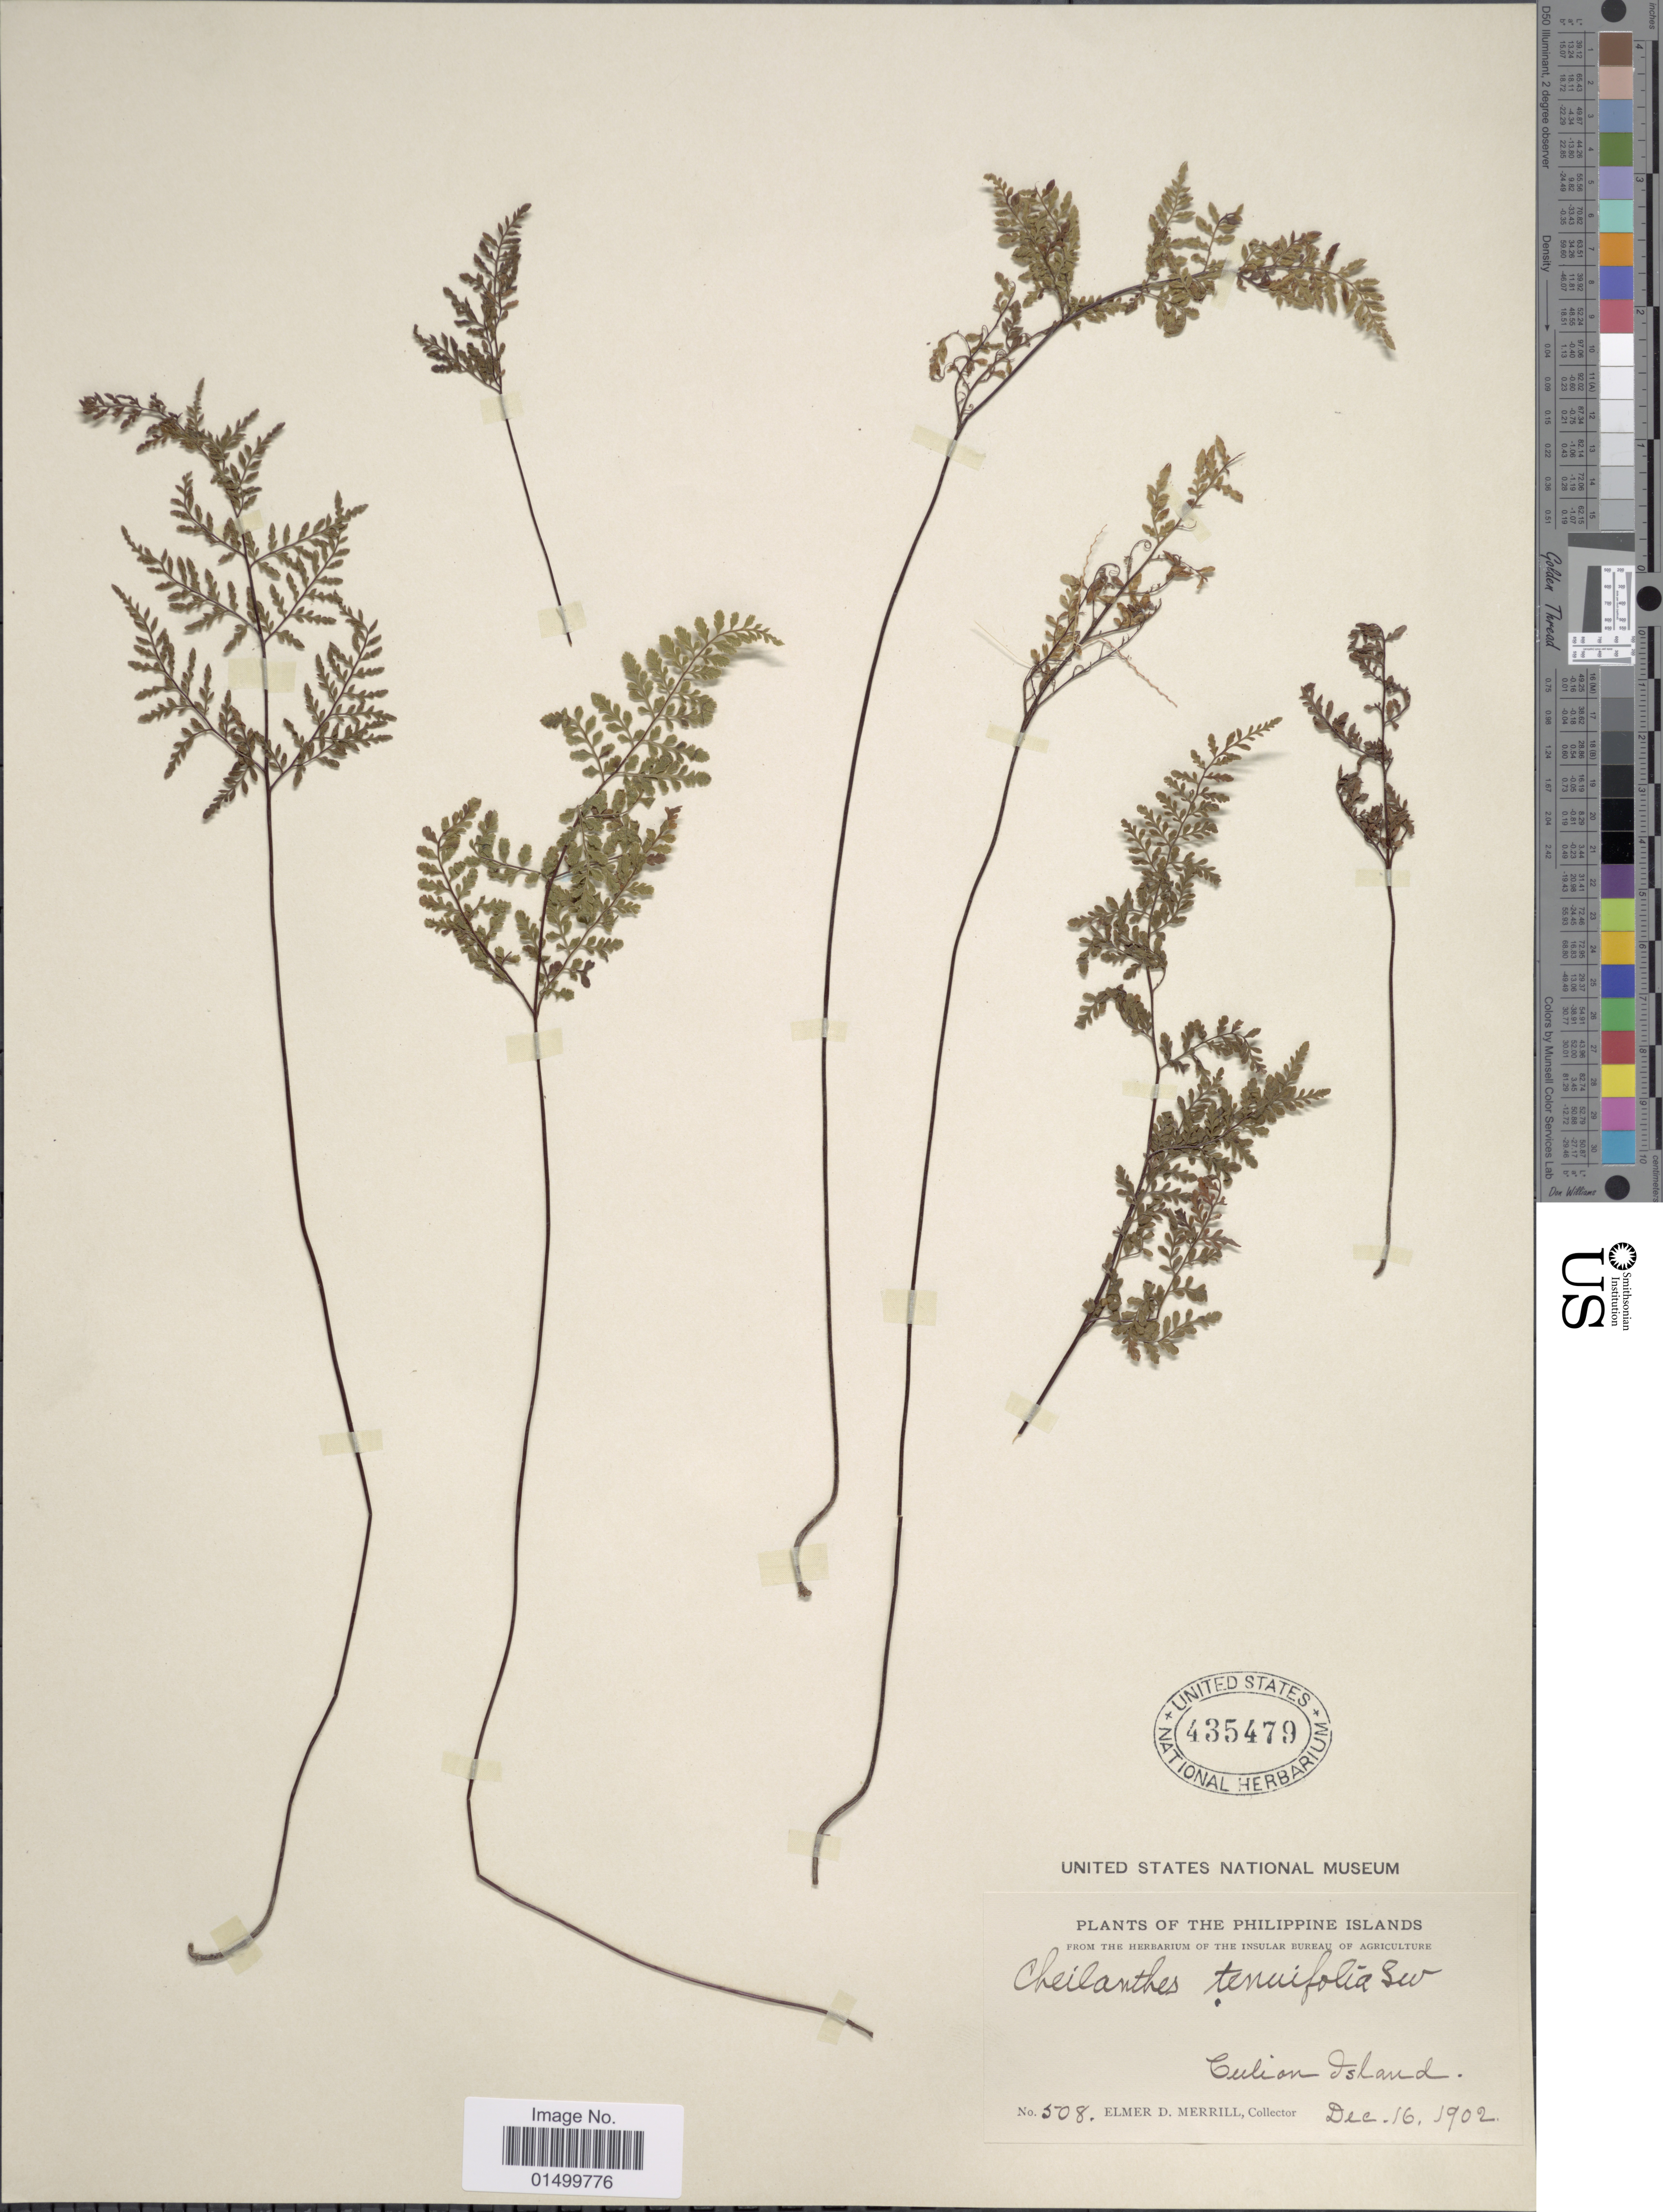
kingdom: Plantae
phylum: Tracheophyta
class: Polypodiopsida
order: Polypodiales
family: Pteridaceae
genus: Cheilanthes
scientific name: Cheilanthes tenuifolia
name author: (Burm. f.) Sw.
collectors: E. D. Merrill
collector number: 508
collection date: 1902-12-16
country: Philippines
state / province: Mimaropa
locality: Culion Islands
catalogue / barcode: US 435479